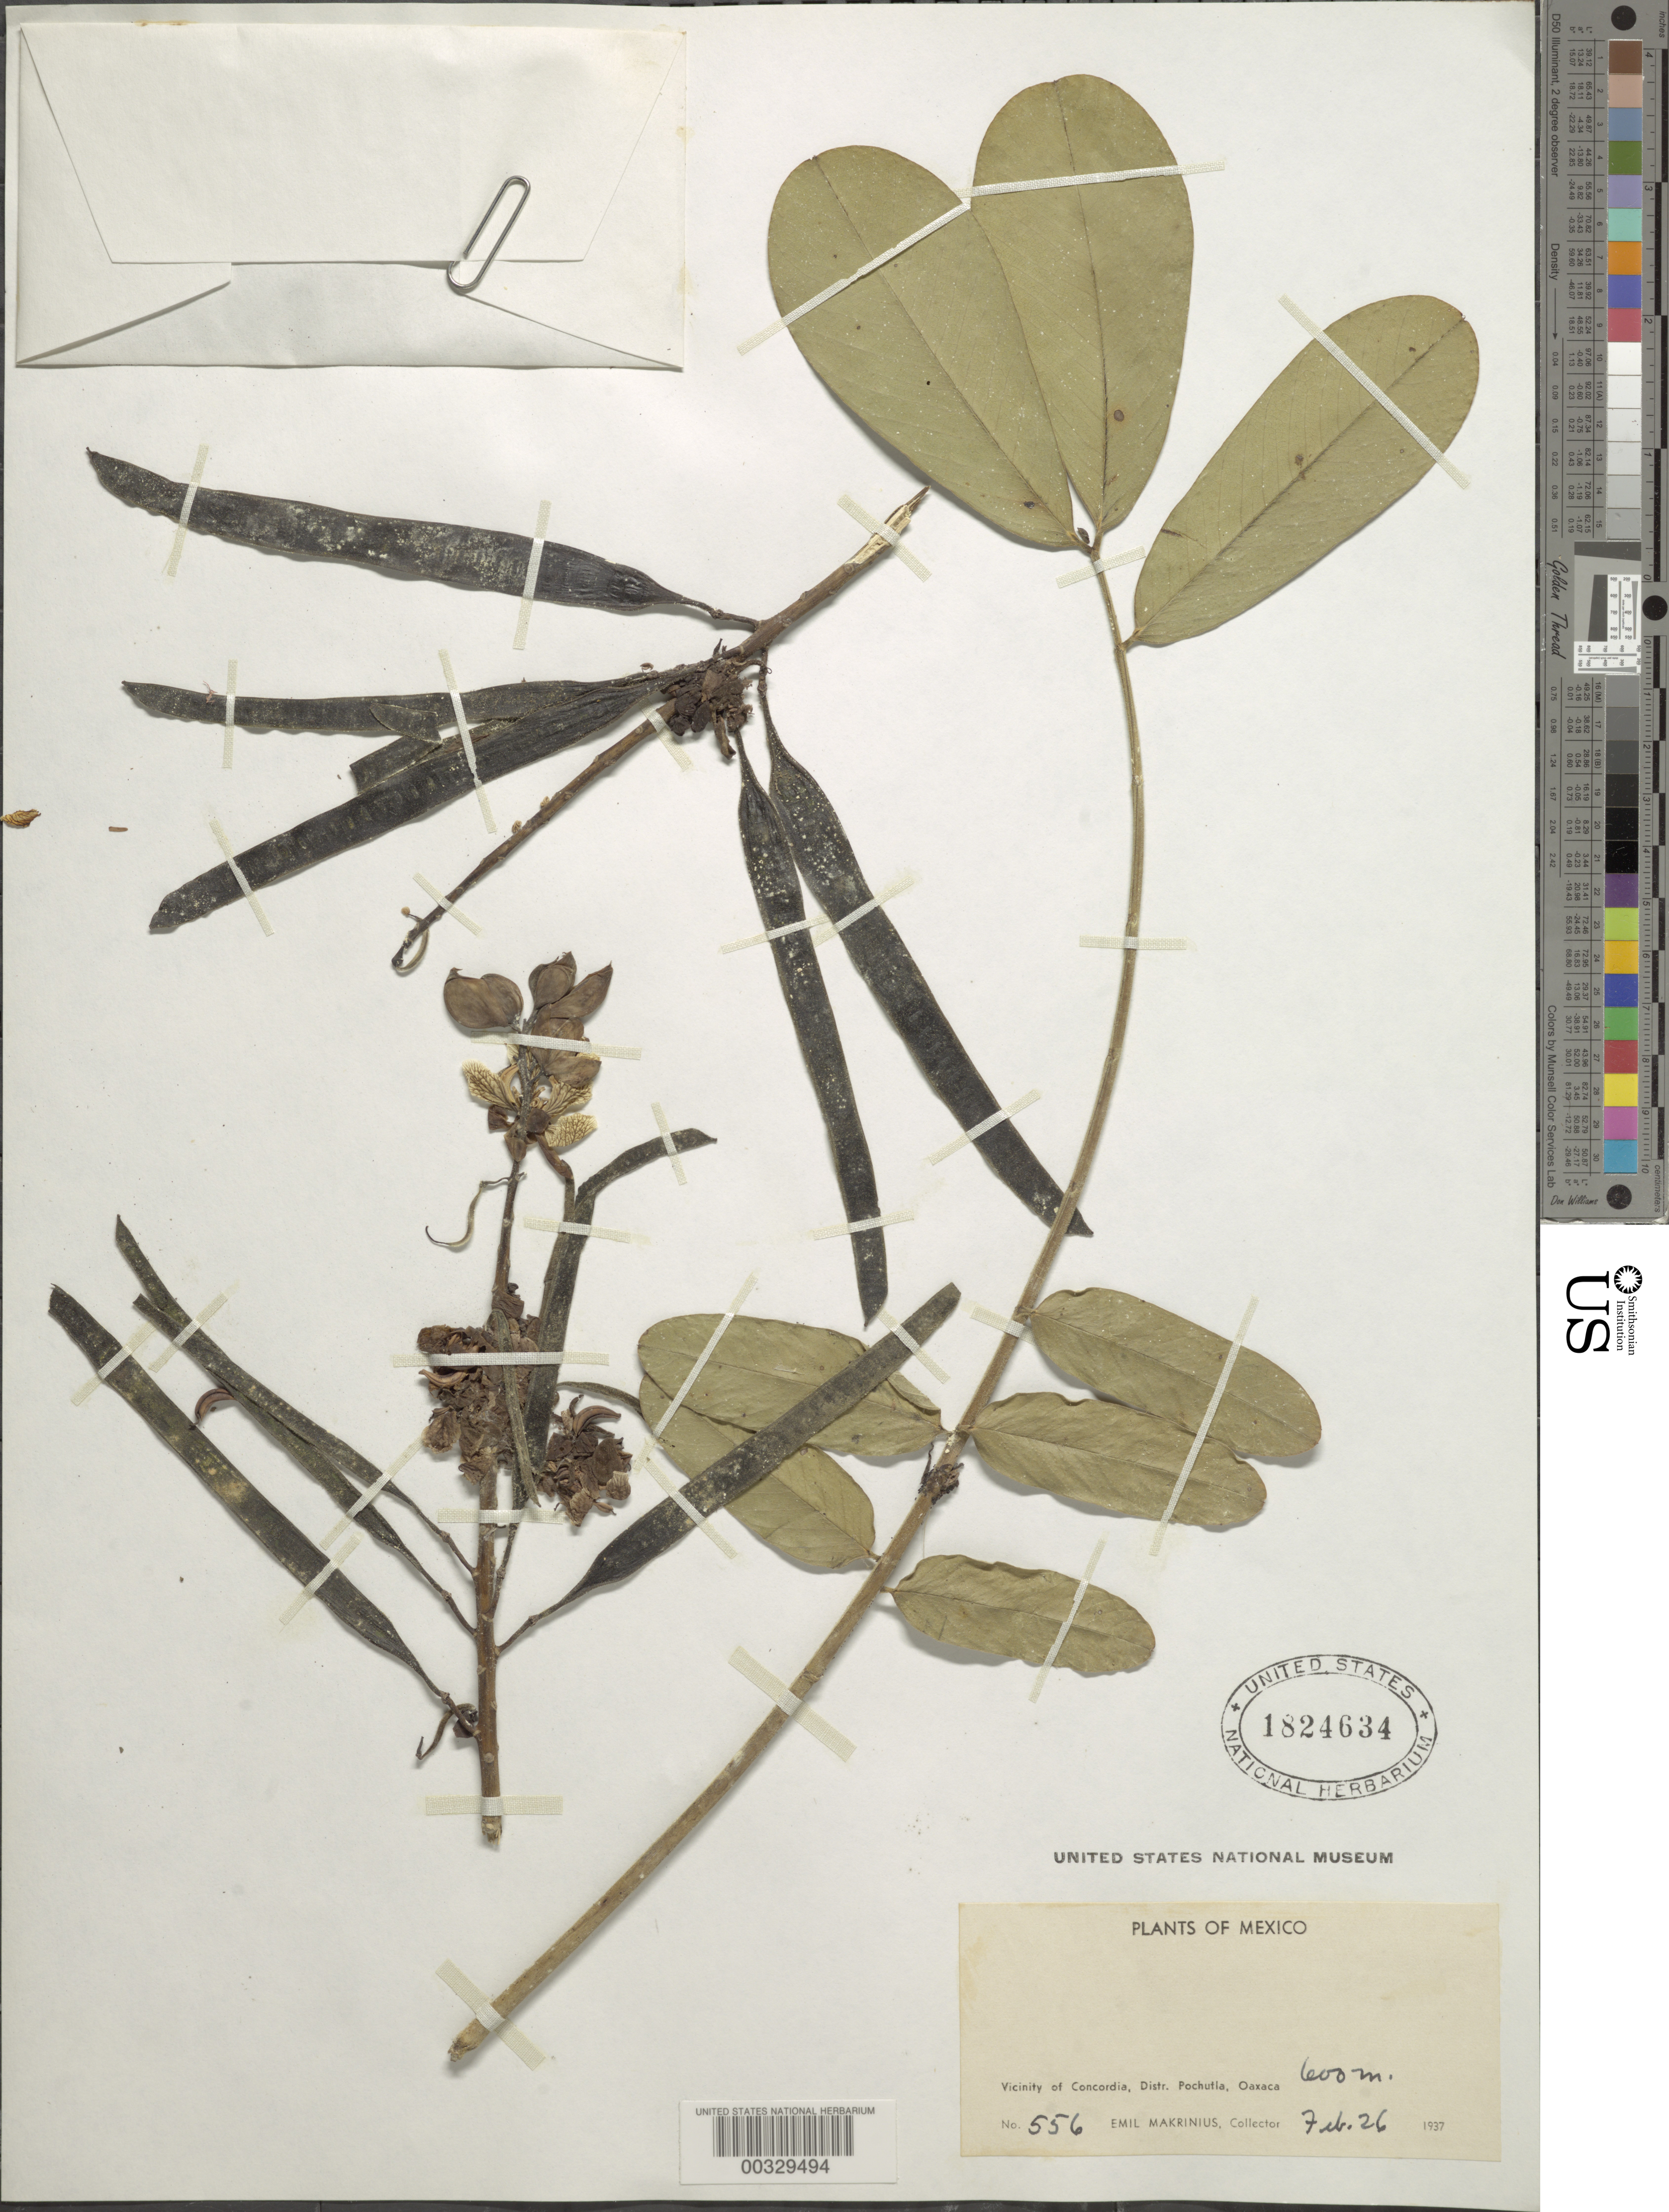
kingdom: Plantae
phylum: Tracheophyta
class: Magnoliopsida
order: Fabales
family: Fabaceae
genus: Senna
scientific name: Senna reticulata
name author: (Willd.) H.S. Irwin & Barneby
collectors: E. Makrinius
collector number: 556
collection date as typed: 26 Feb 1937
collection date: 1937-02-26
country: Mexico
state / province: Oaxaca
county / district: San Pedro Pochutla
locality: Pochutla mun (?), vicinity of concordia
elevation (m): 600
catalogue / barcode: US 1824634